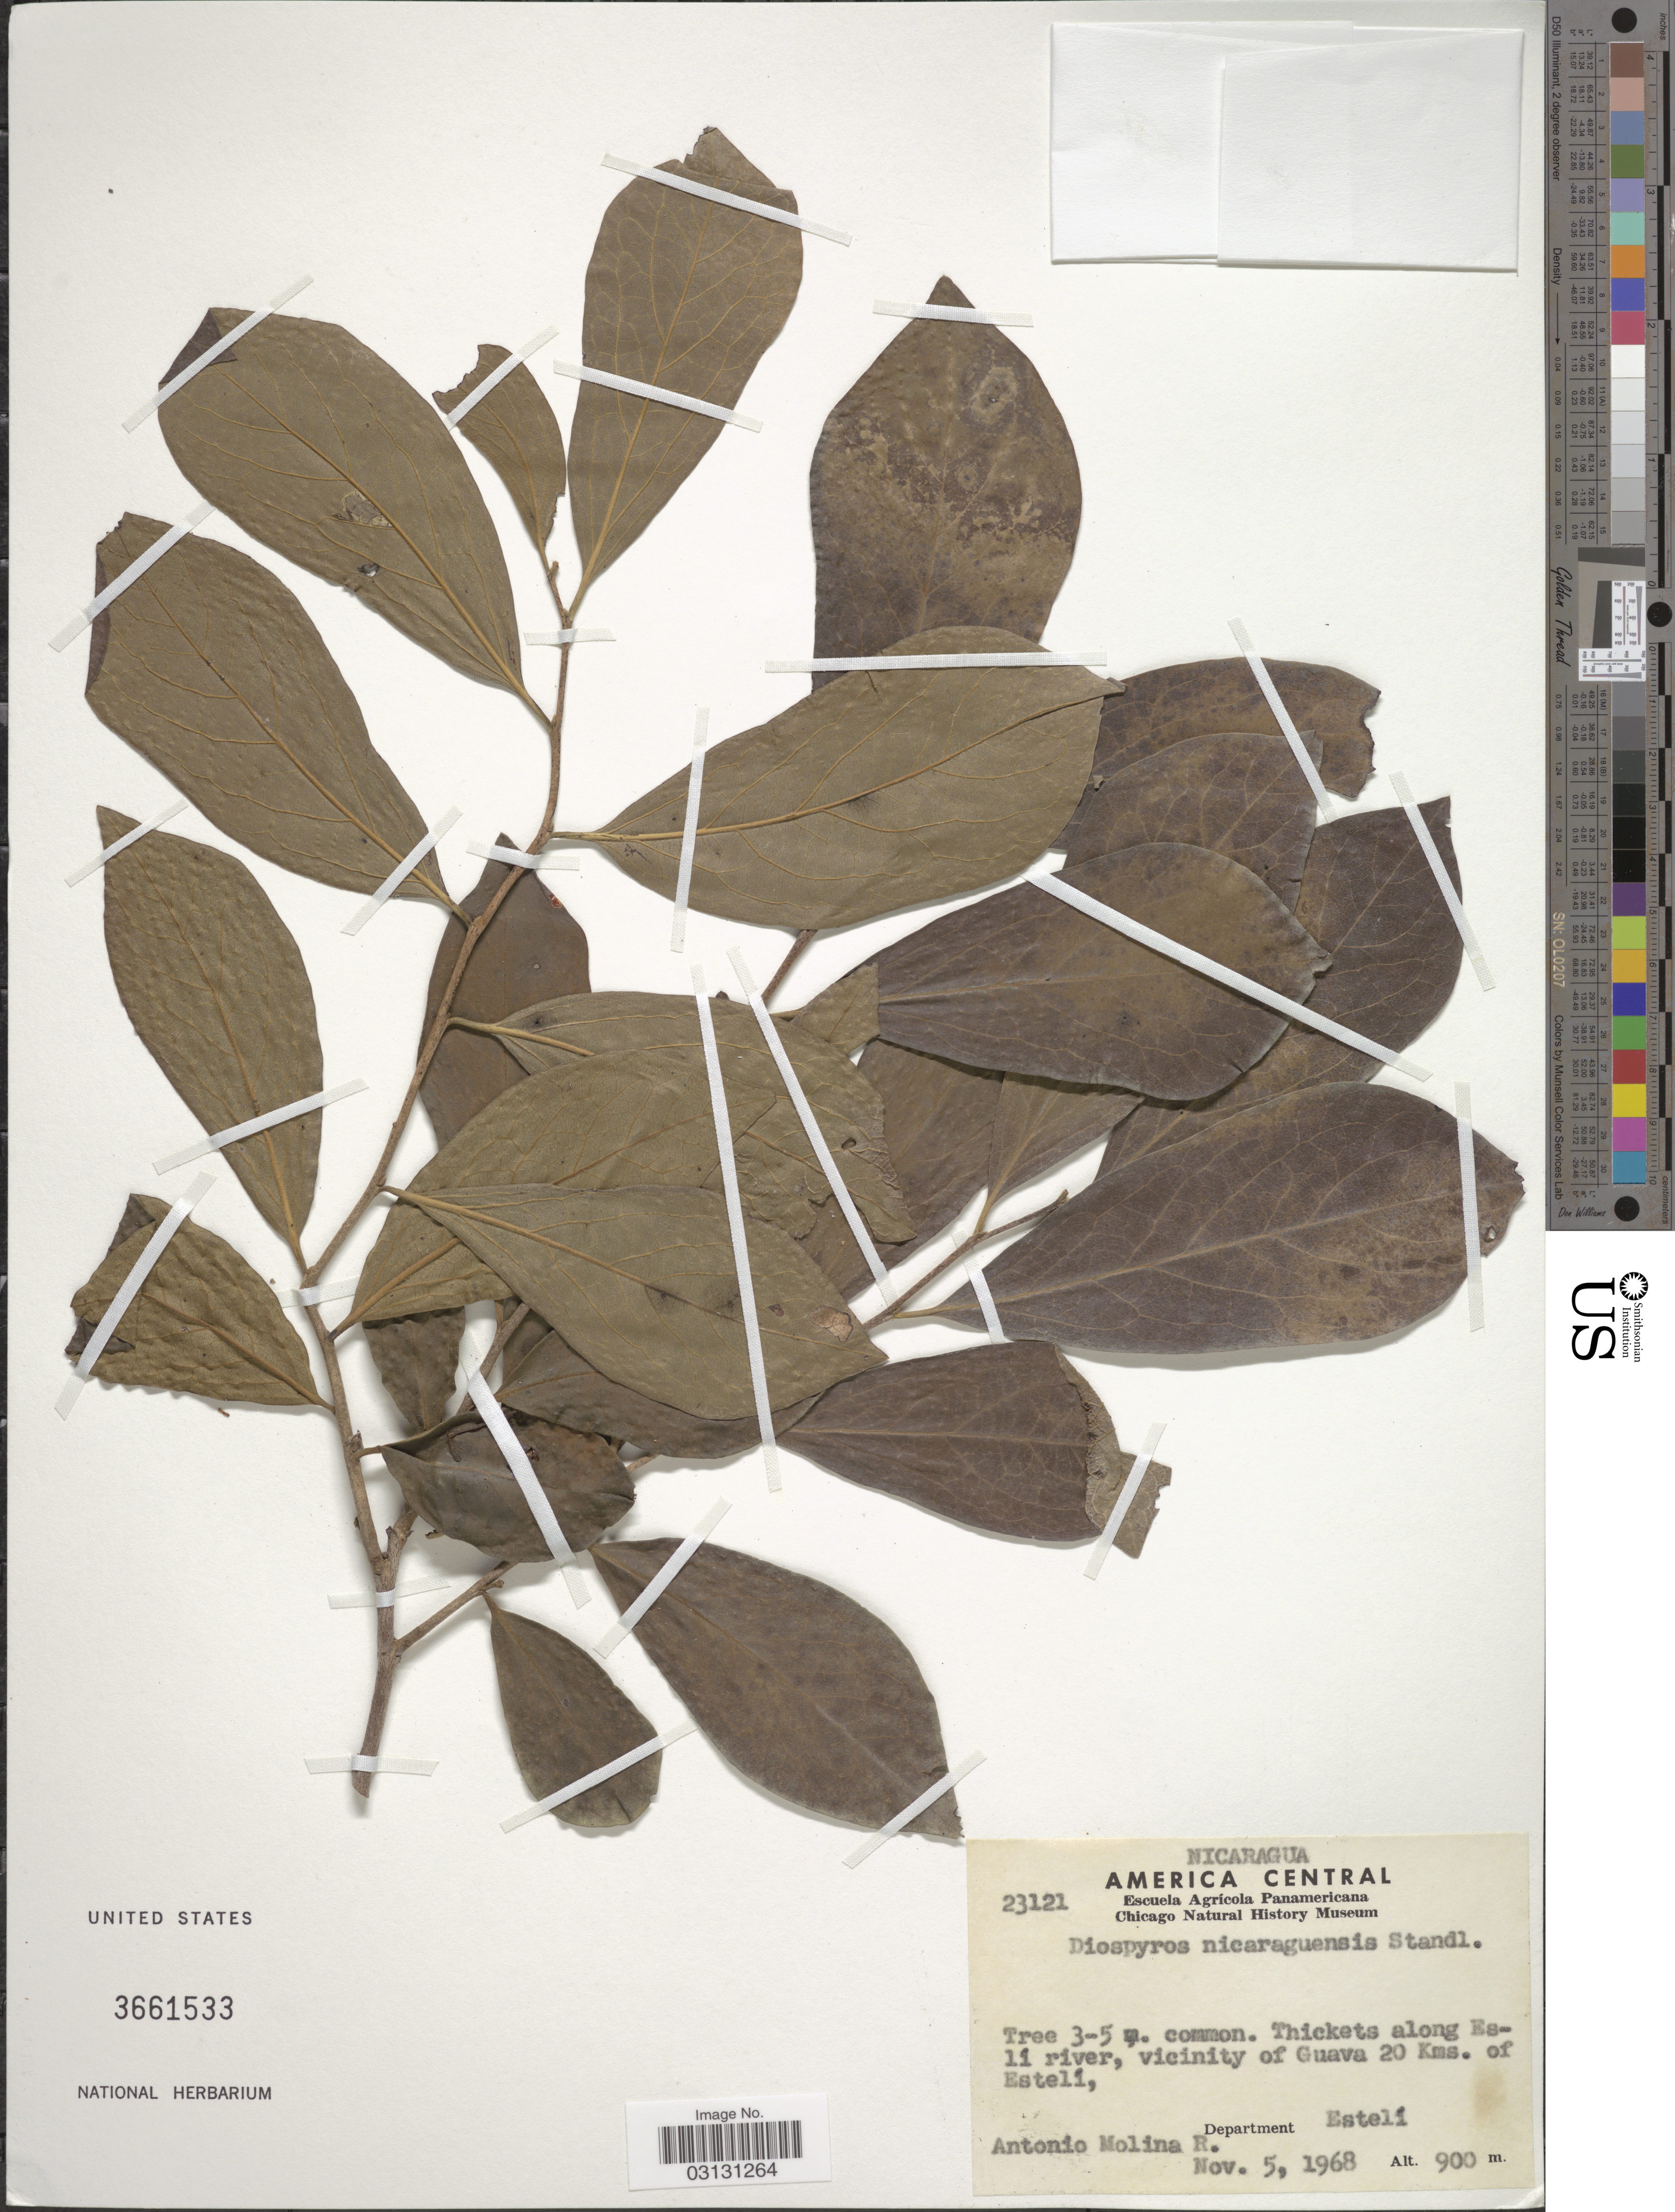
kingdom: Plantae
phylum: Tracheophyta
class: Magnoliopsida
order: Ericales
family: Ebenaceae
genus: Diospyros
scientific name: Diospyros nicaraguensis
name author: (Standl.) Standl.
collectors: A. Molina R.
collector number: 23121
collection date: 1968-11-05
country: Nicaragua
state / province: Esteli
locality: Thickets along Estelí river, vicinity of Guava 20 Kms. of Estelí, Department Estelí.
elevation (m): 900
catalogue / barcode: US 3661533